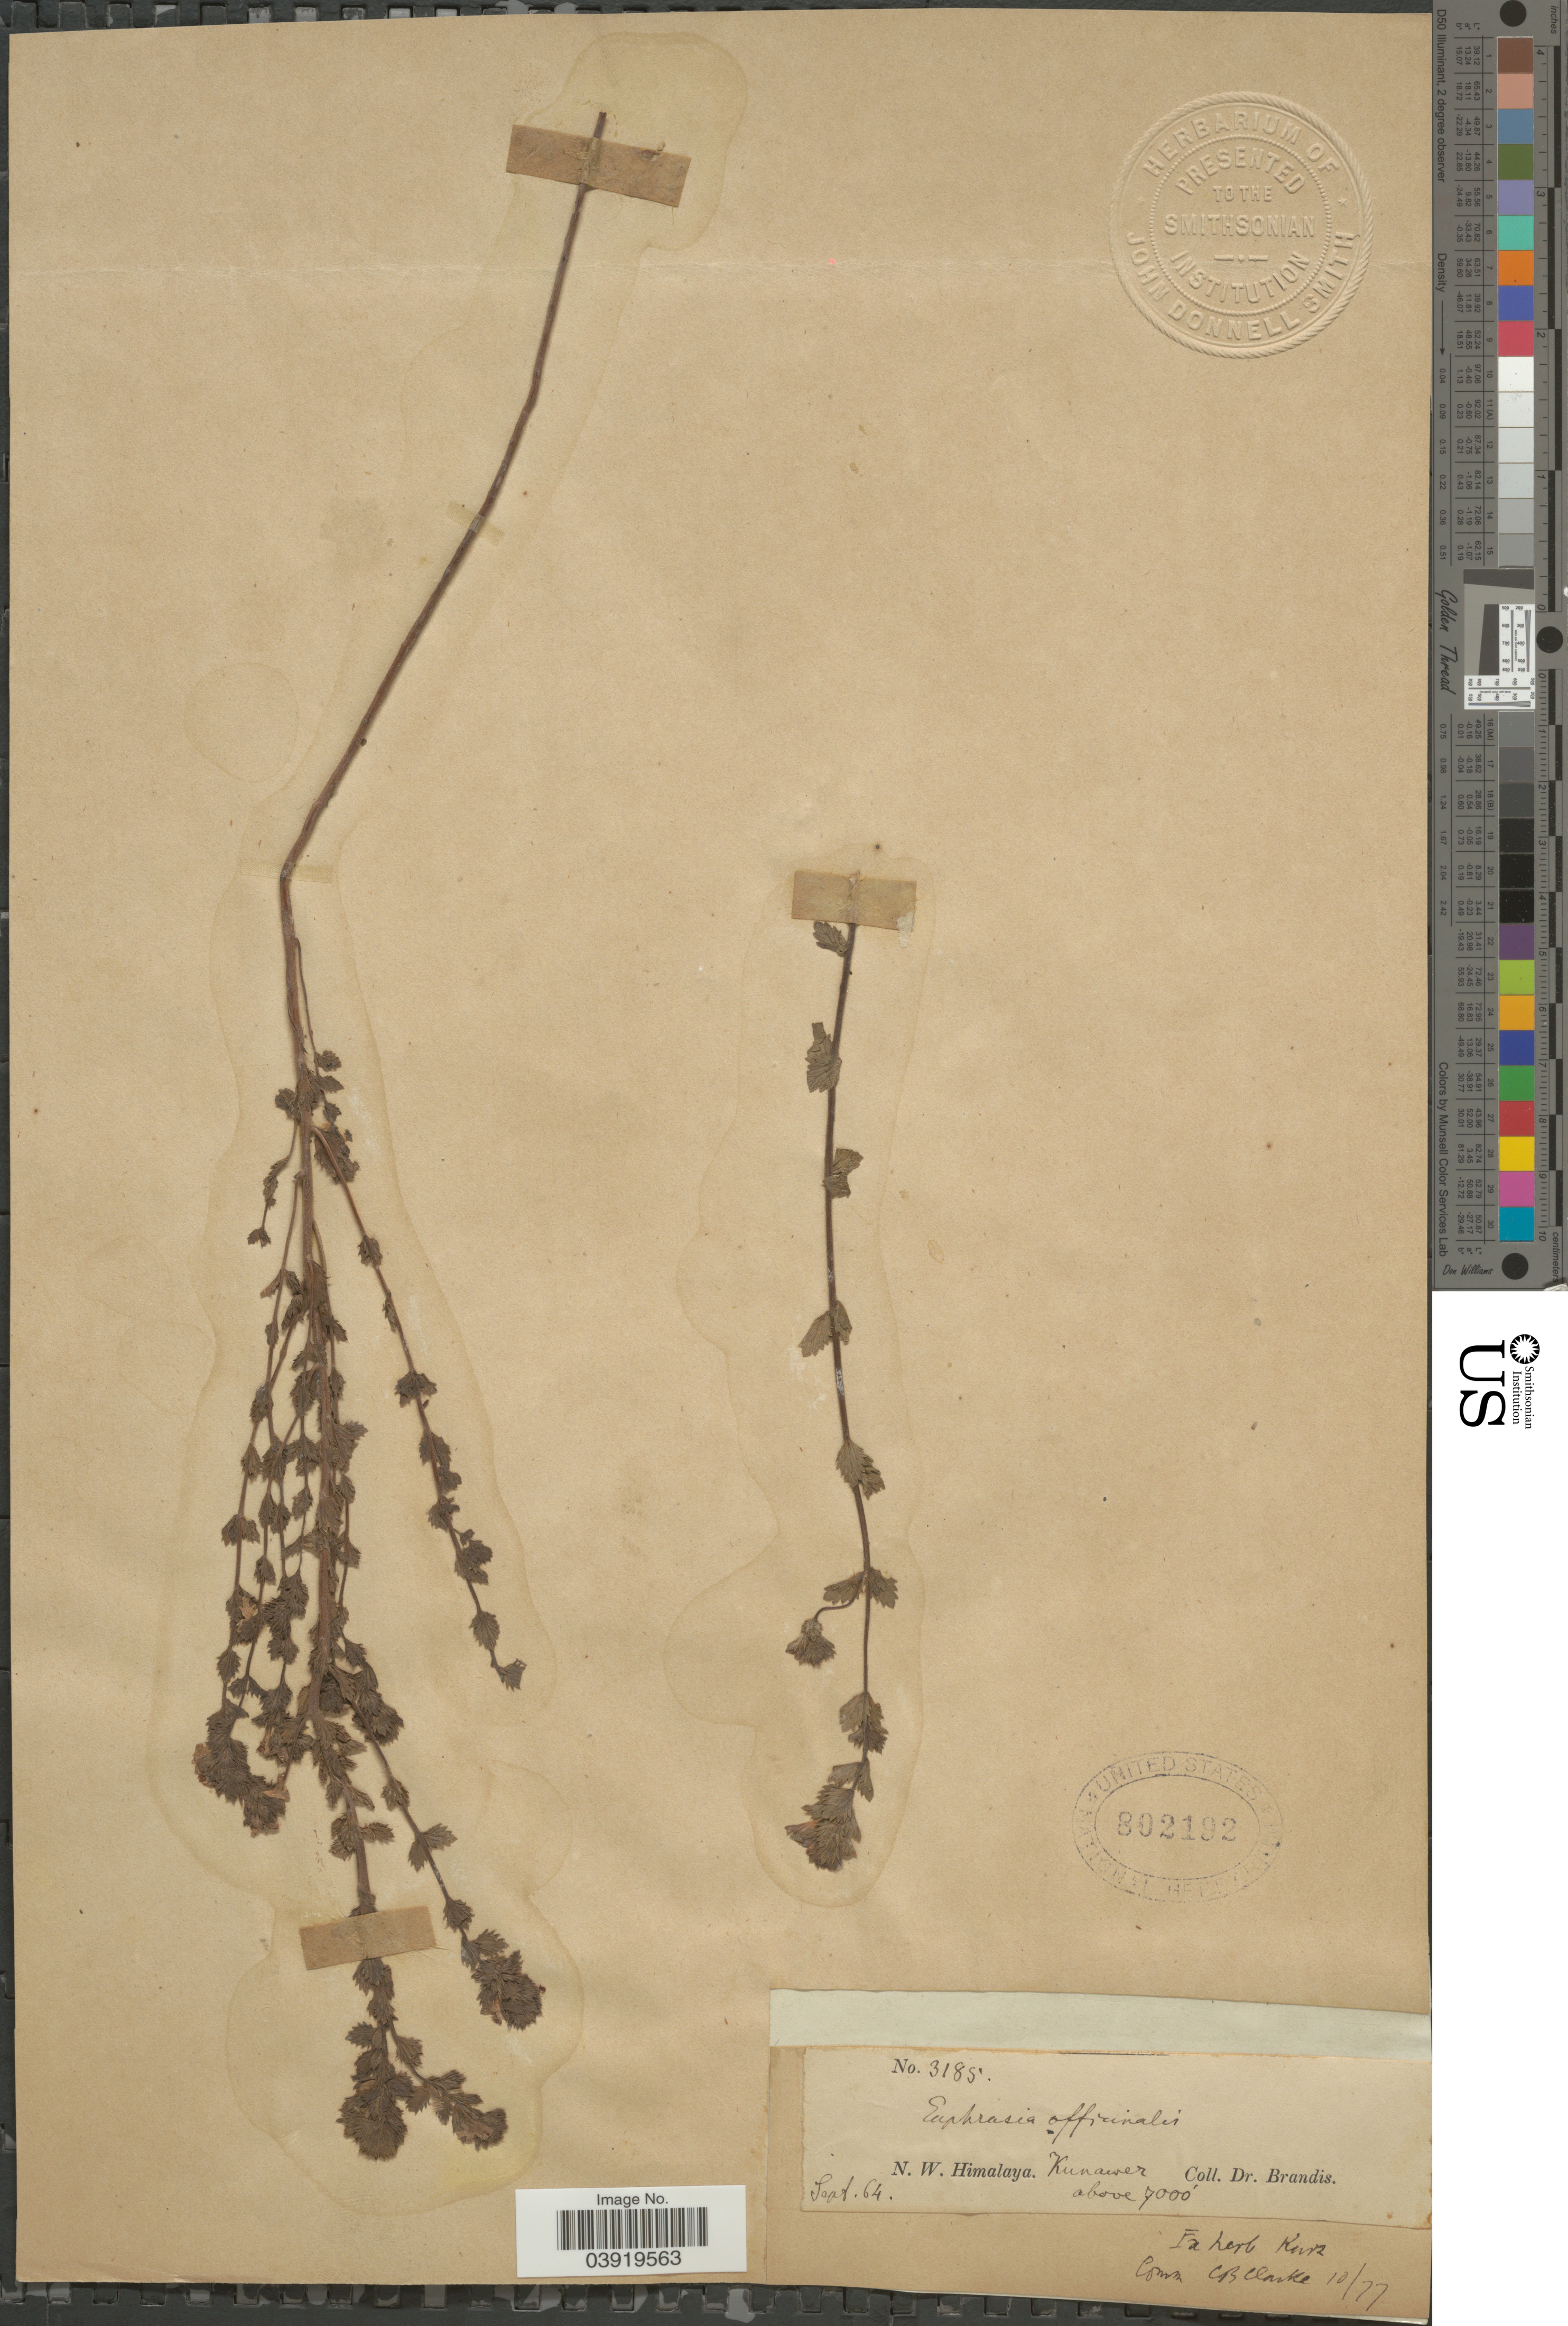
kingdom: Plantae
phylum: Tracheophyta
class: Magnoliopsida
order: Lamiales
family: Orobanchaceae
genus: Euphrasia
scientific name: Euphrasia officinalis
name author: L.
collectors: Brandis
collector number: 3185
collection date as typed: Transcribed d/m/y: /9/64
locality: N. W. Himalaya. Kunawer.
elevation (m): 2134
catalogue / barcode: US 802192